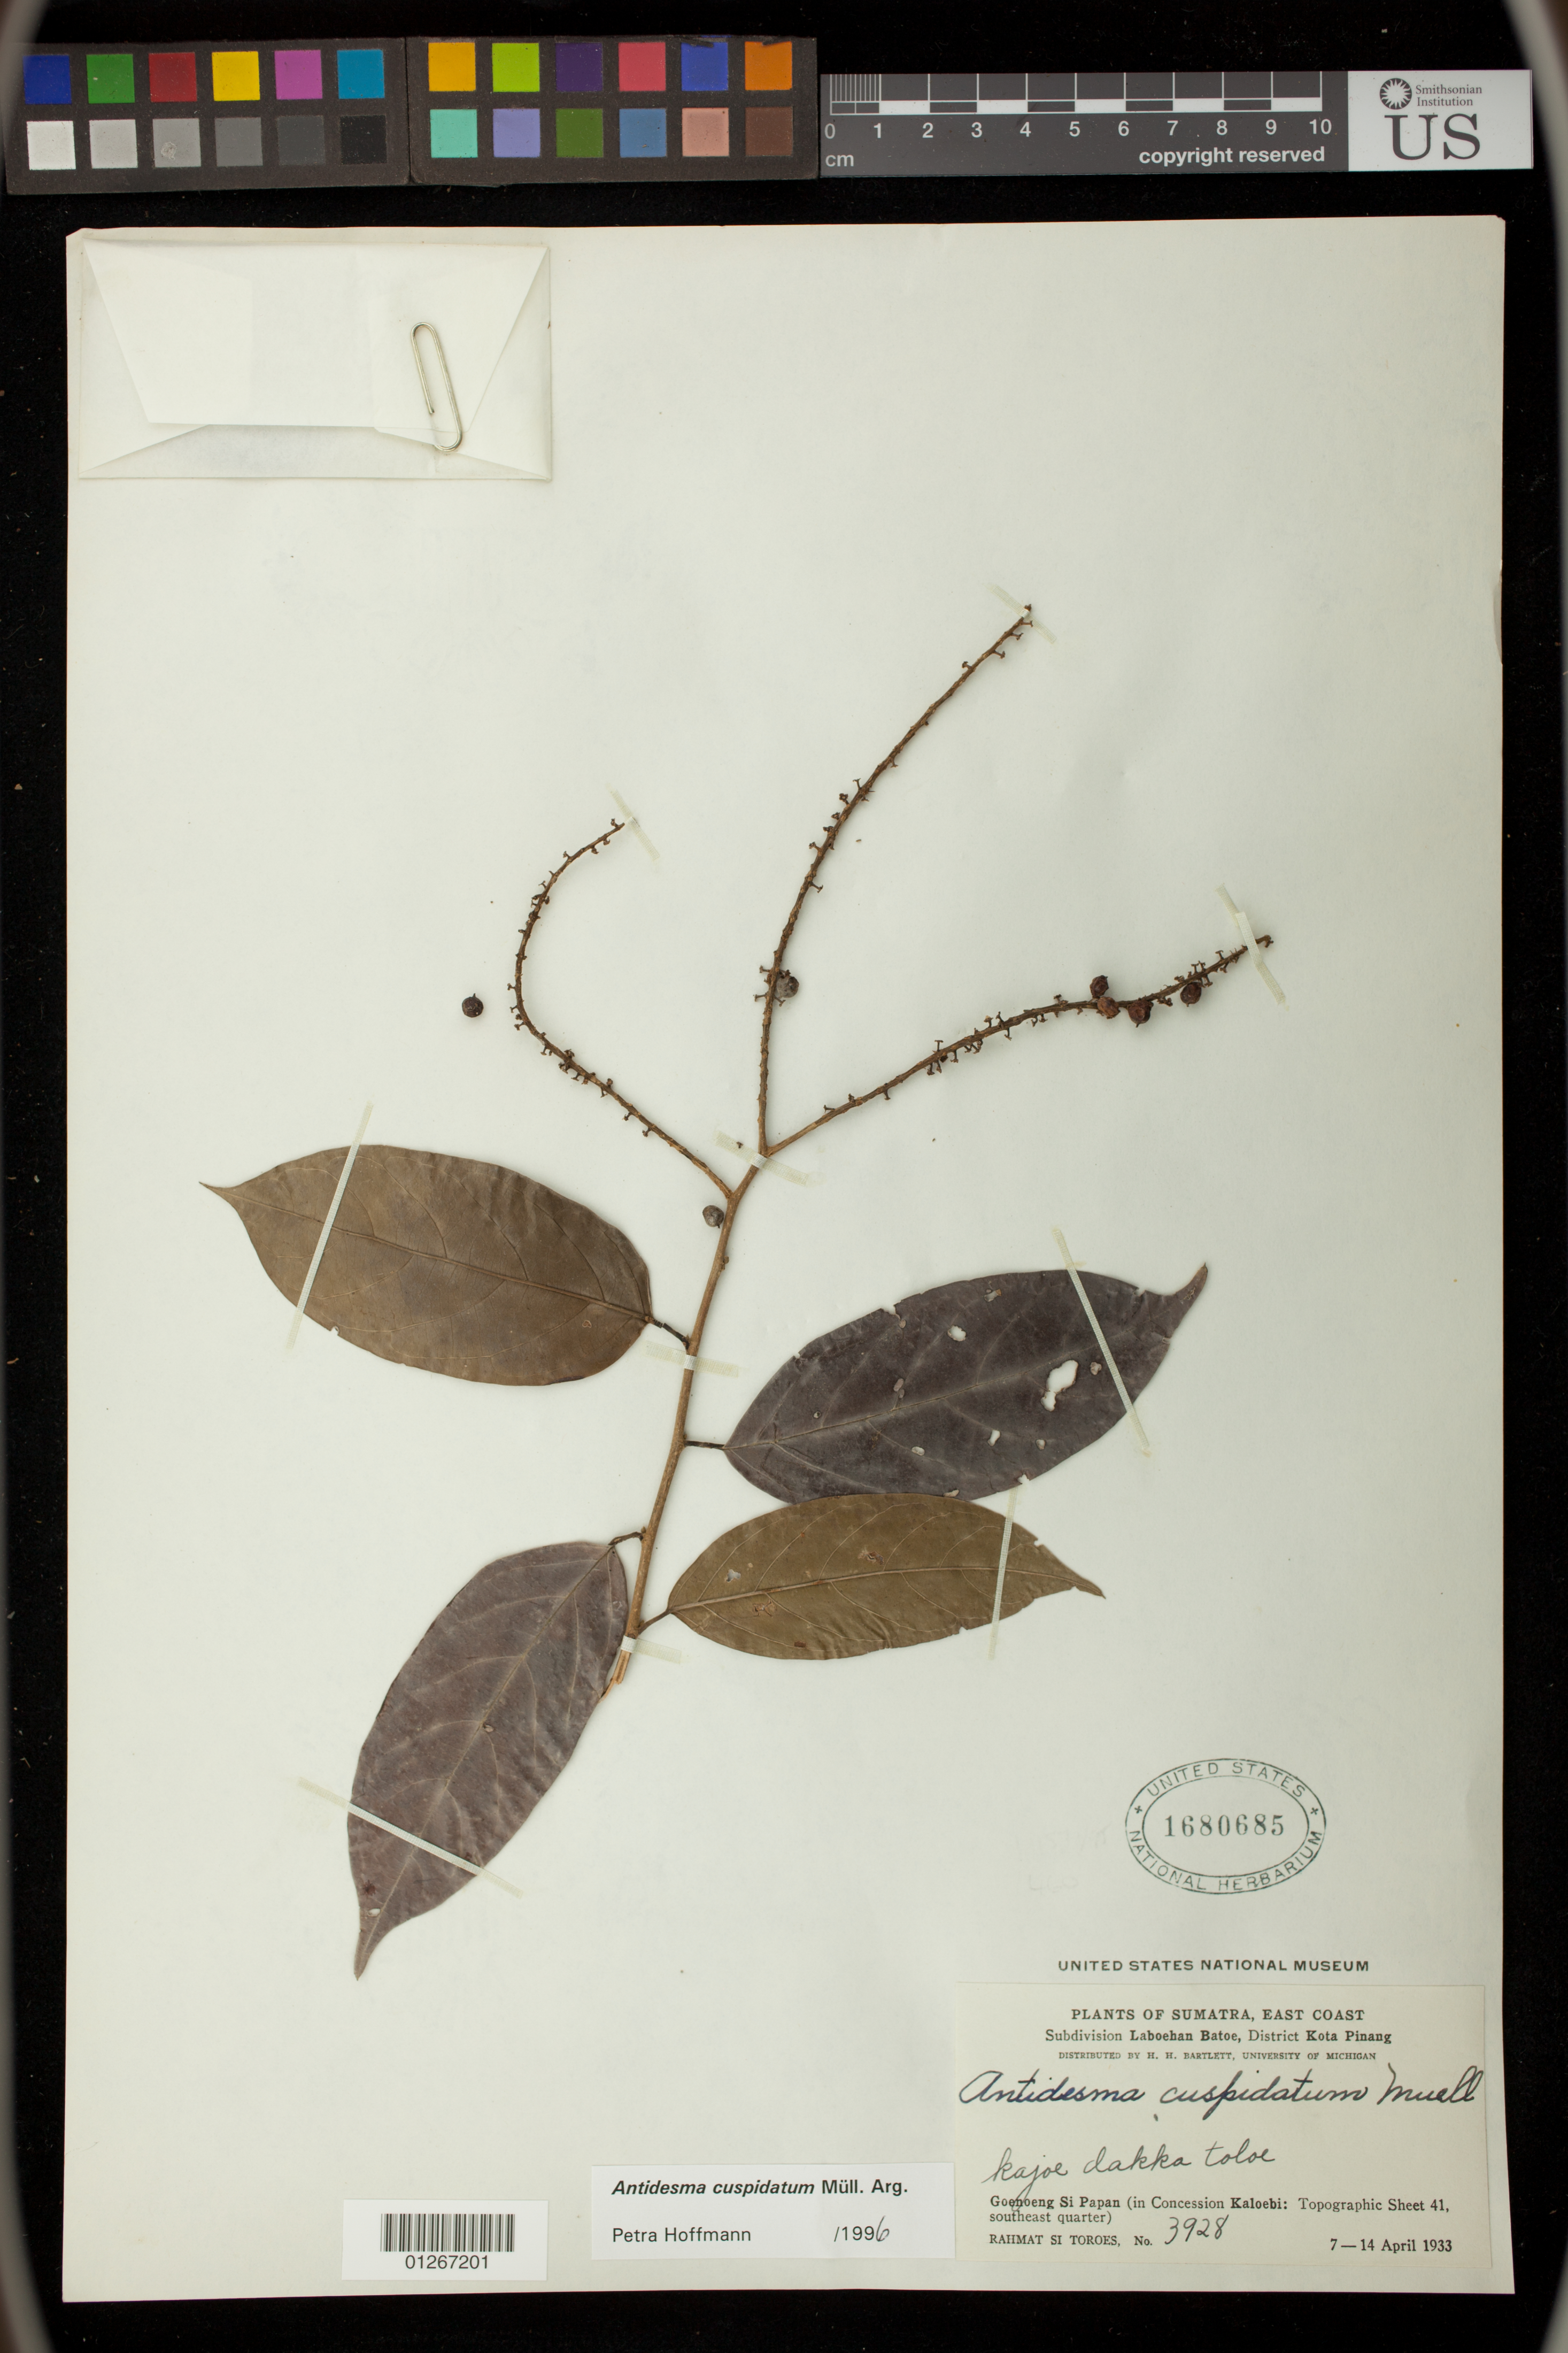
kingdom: Plantae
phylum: Tracheophyta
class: Magnoliopsida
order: Malpighiales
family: Phyllanthaceae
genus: Antidesma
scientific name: Antidesma cuspidatum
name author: Müll. Arg.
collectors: Rahmat Si Boeea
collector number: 3928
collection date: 1933-04-07/1933-04-14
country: Indonesia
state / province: Sumatra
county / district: Sumatera Utara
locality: Subdivision Laboehan Batoe, District Kota Pinang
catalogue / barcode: US 1680685